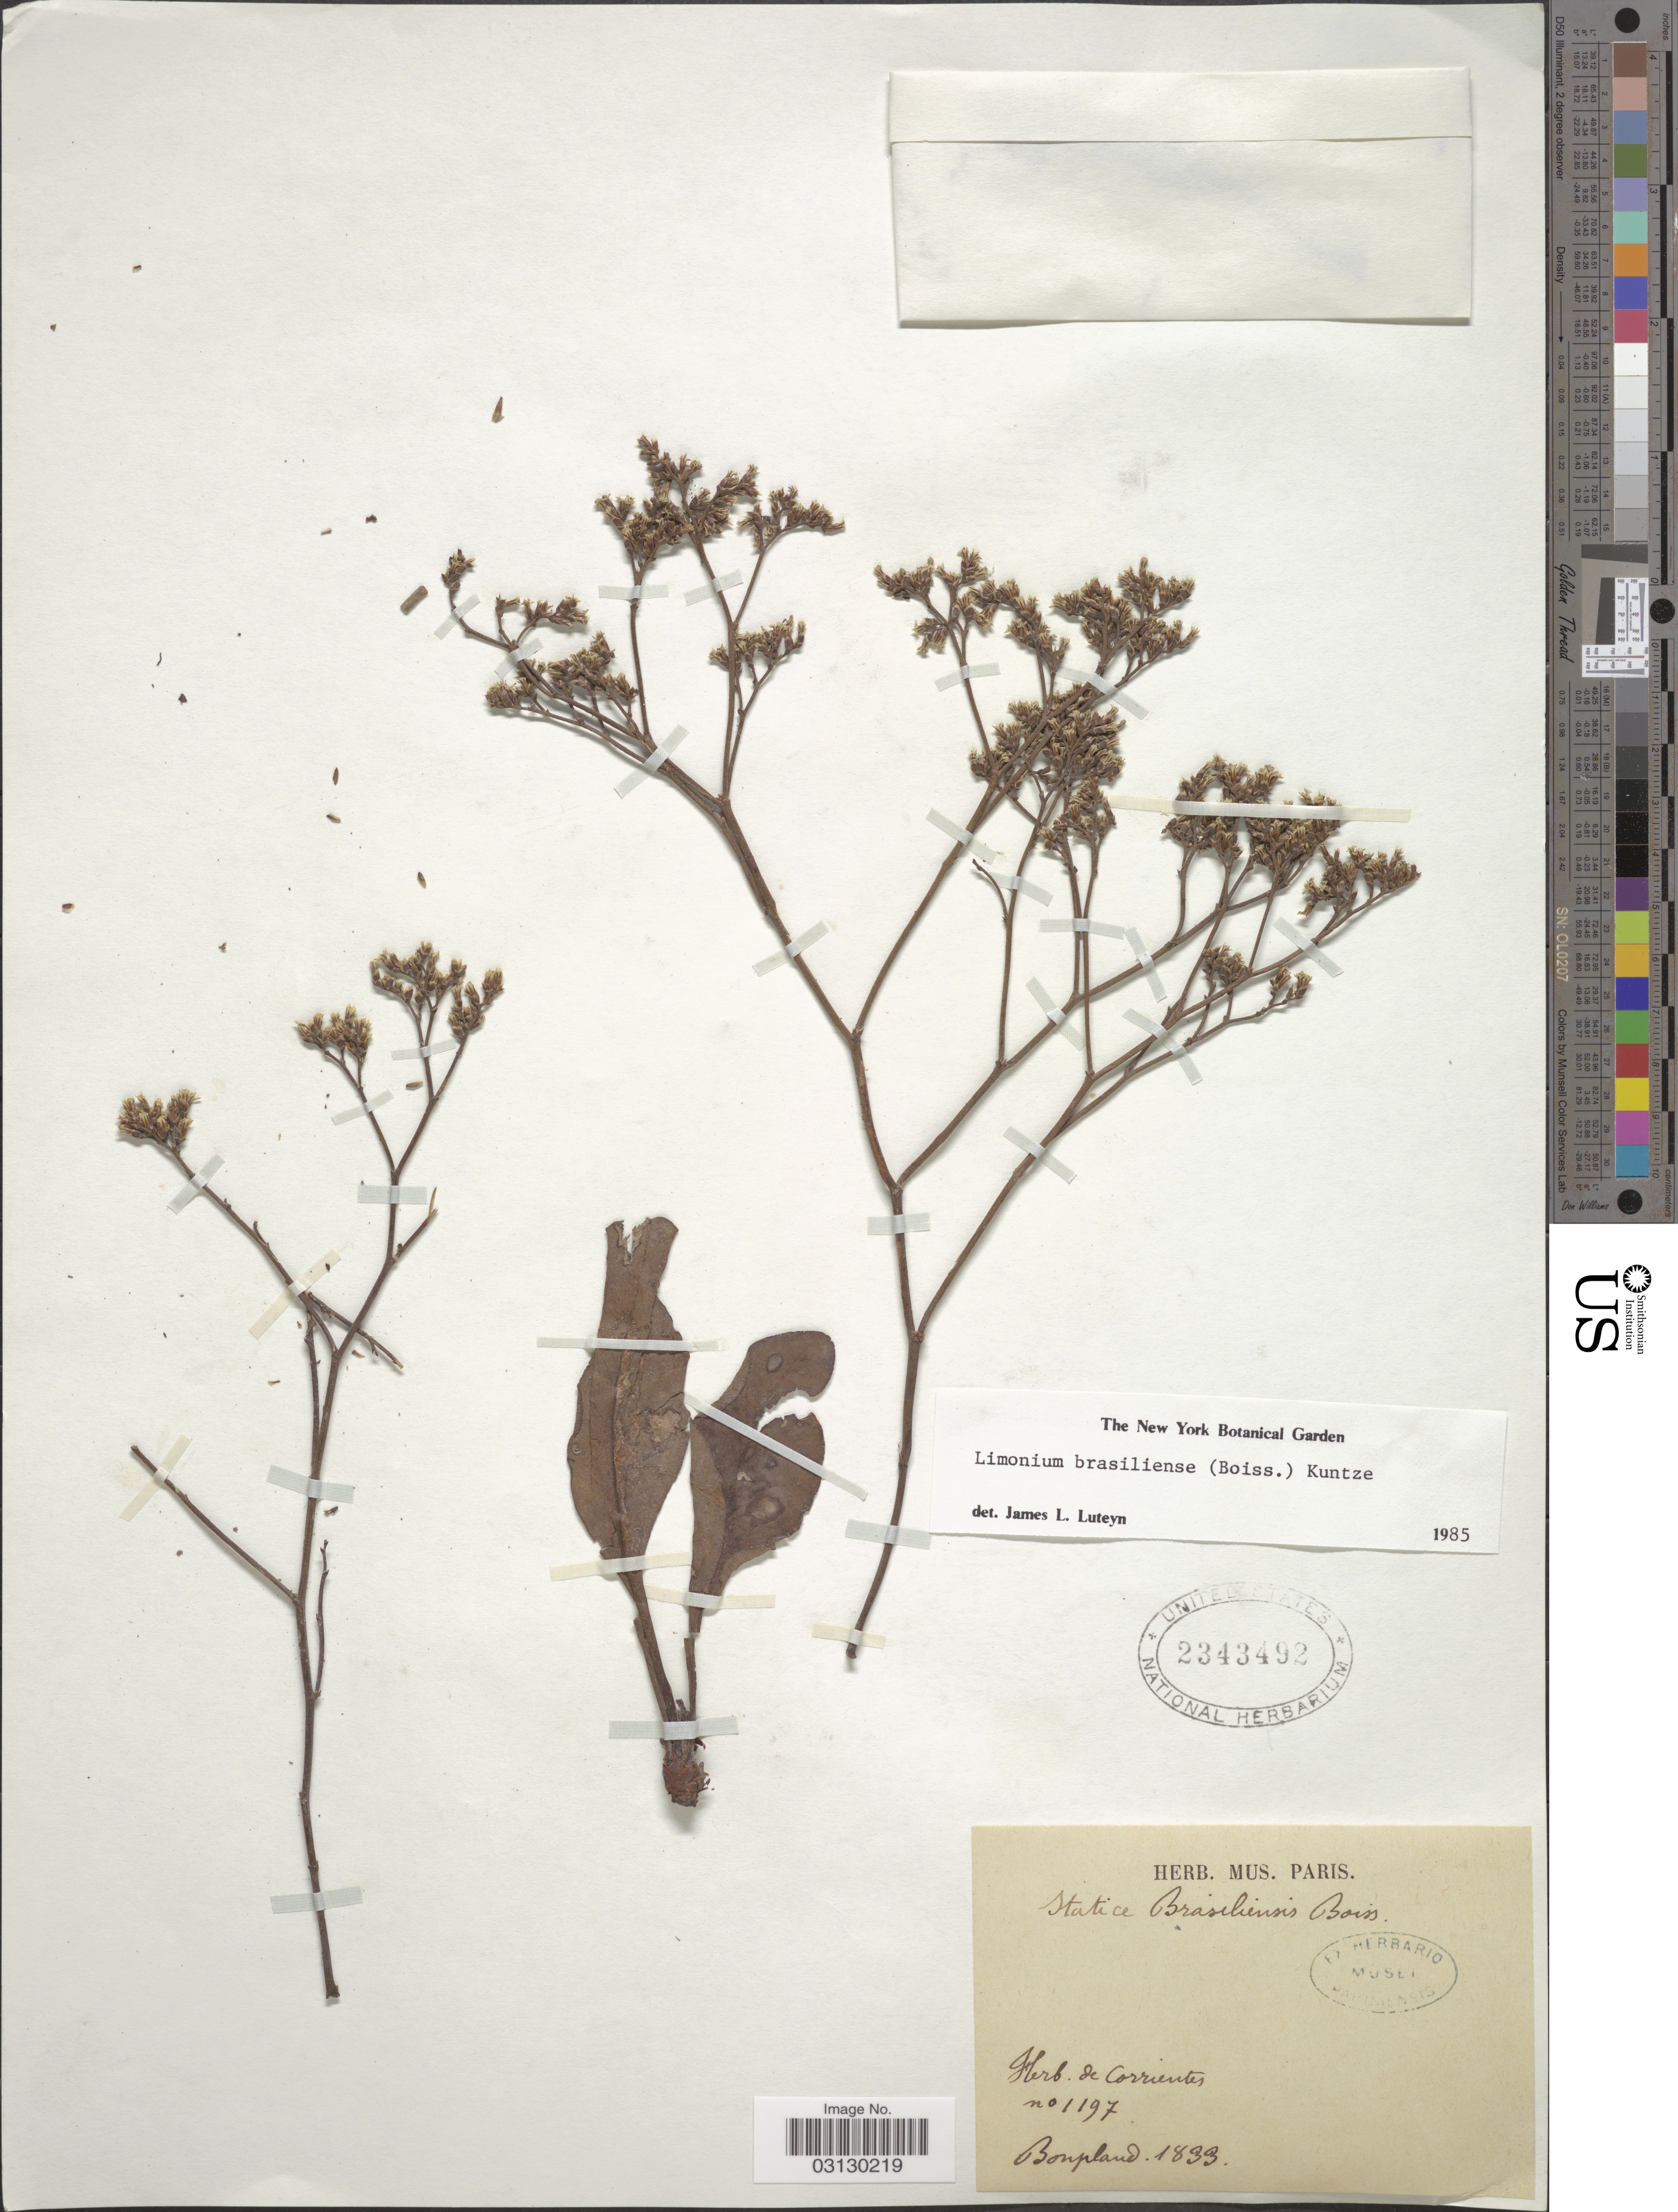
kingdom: Plantae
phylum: Tracheophyta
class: Magnoliopsida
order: Caryophyllales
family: Plumbaginaceae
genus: Limonium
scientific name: Limonium brasiliense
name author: (Boiss.) Kuntze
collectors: A. J. A. Bonpland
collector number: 1197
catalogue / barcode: US 2343492